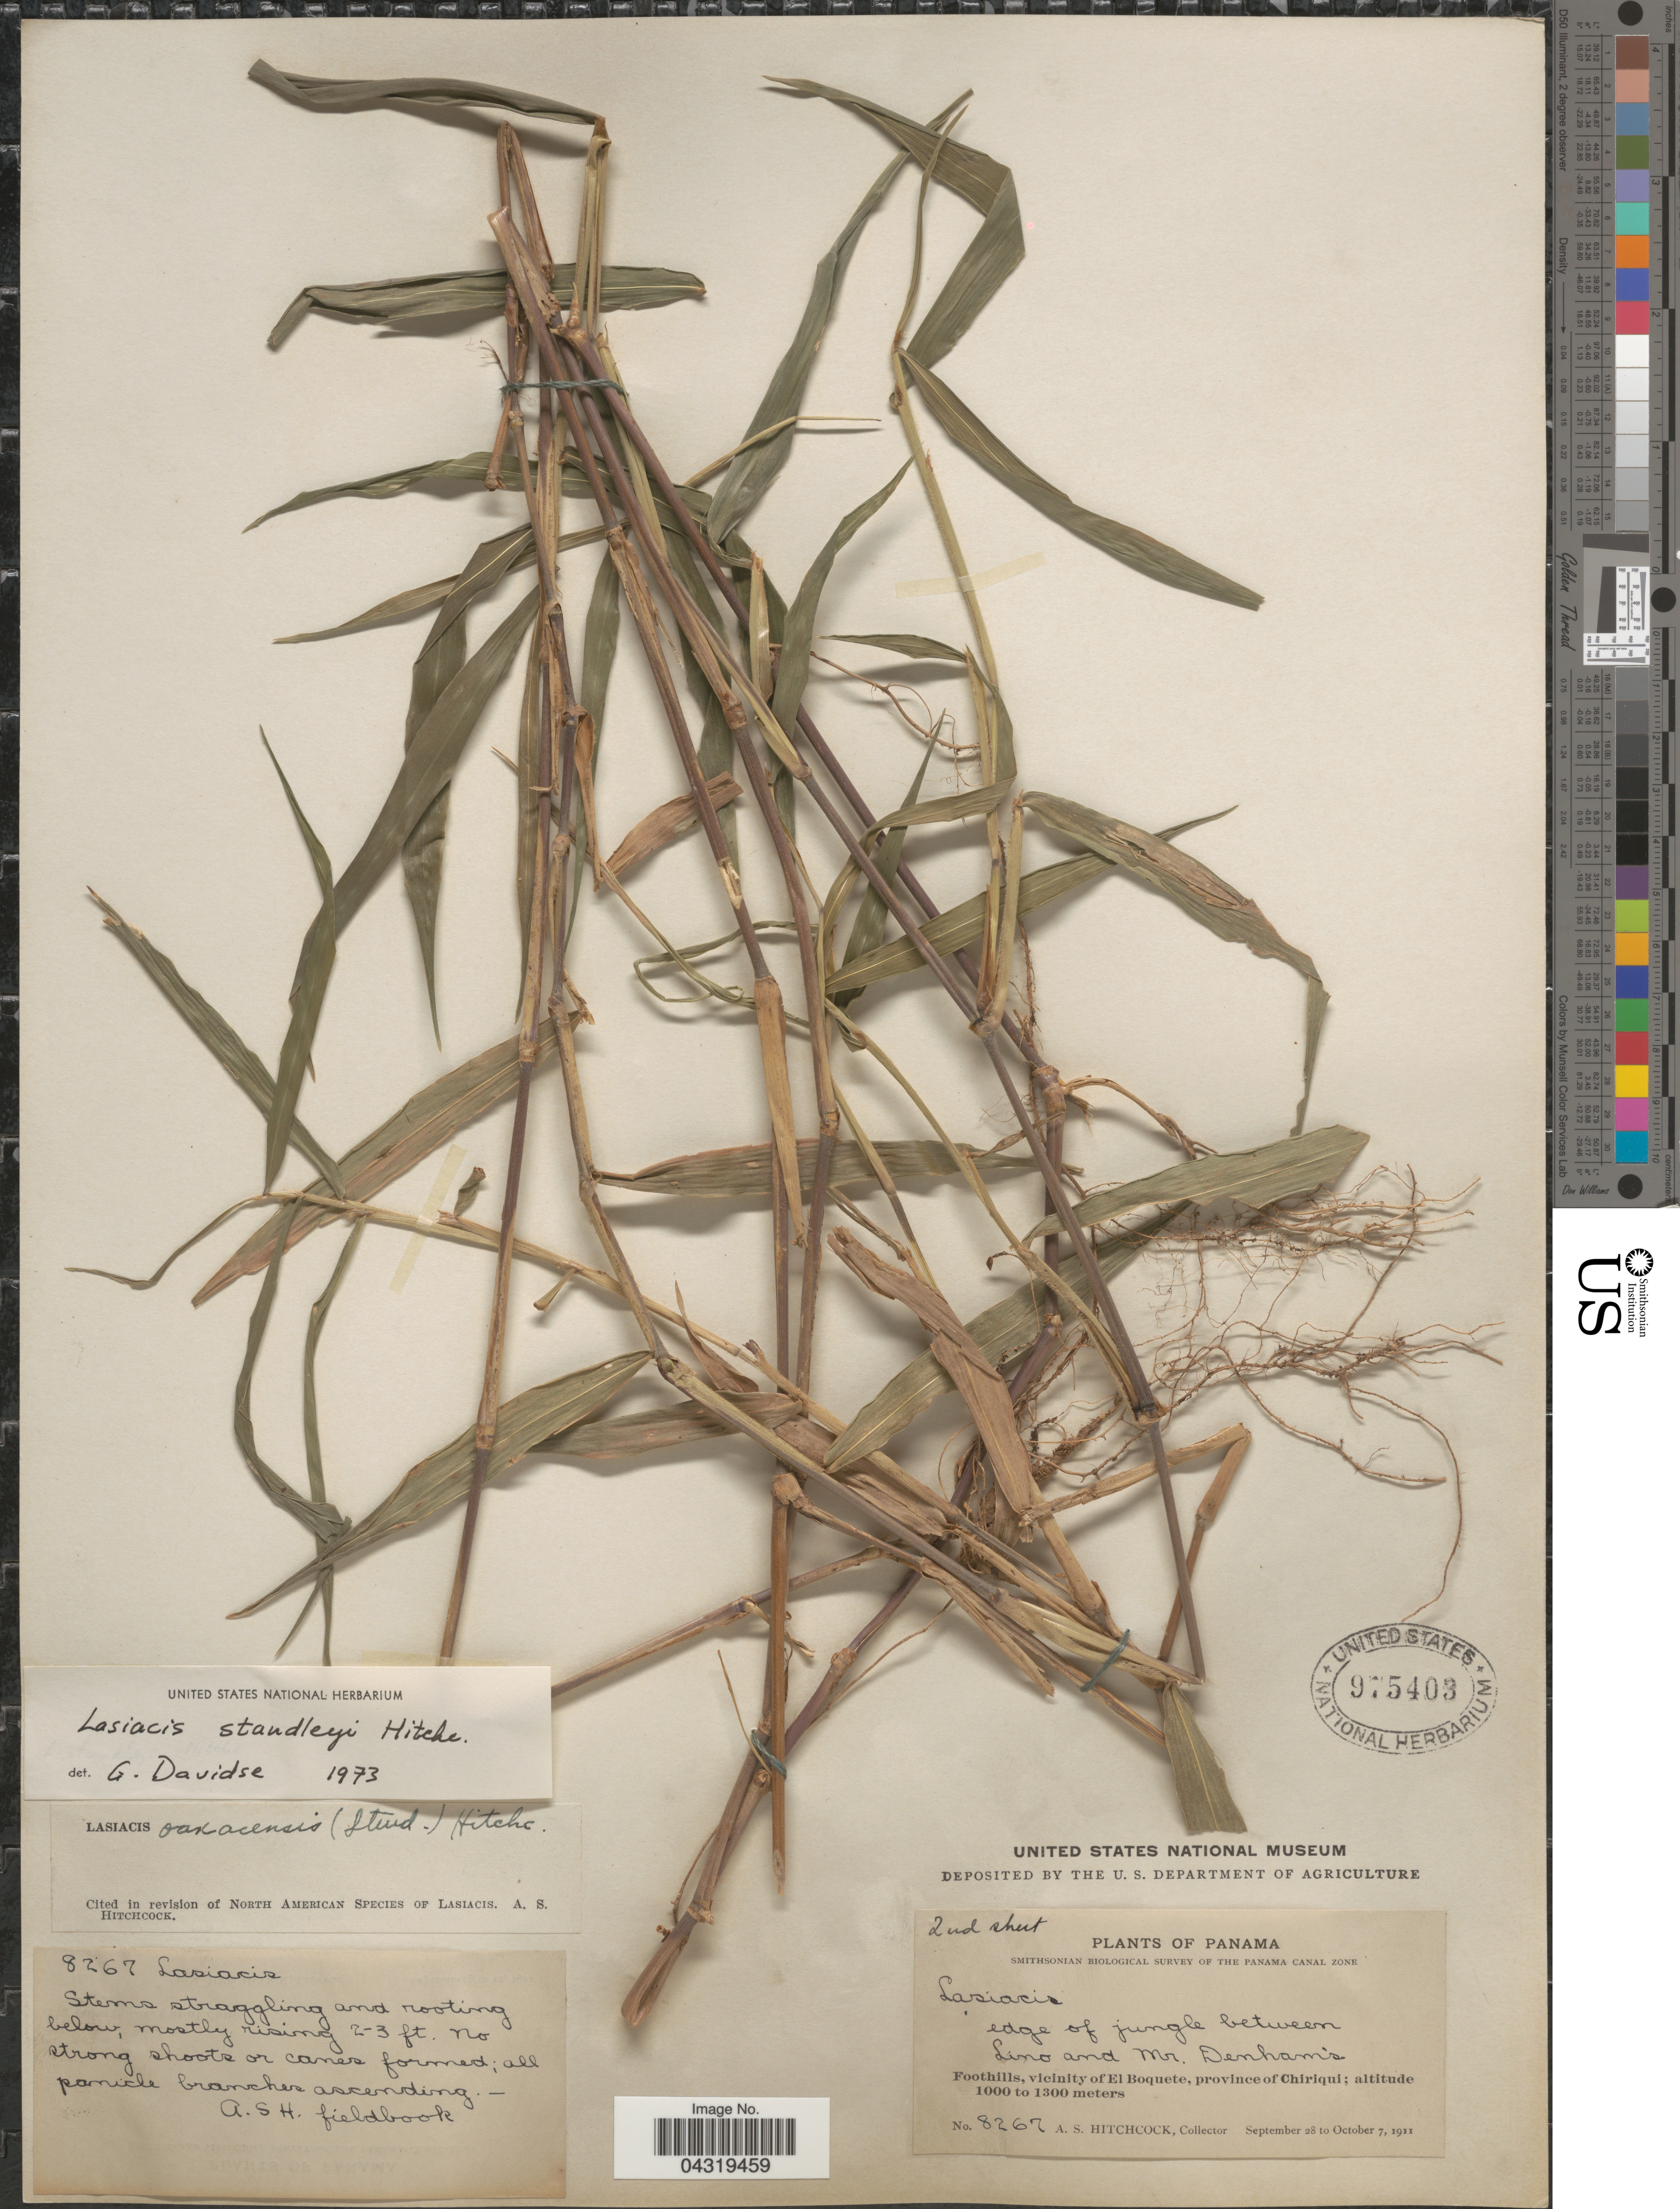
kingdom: Plantae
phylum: Tracheophyta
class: Liliopsida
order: Poales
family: Poaceae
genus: Lasiacis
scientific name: Lasiacis standleyi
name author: Hitchc.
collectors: A. S. Hitchcock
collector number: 8267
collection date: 1911-09-28/1911-10-07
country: Panama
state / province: Chiriqui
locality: Smithsonian Biological Survey of the Panama Canal Zone. Edge of jungle between Lino and Mr. Denham's. Foothills, vicinity of El Boquete.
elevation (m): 1000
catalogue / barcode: US 975403